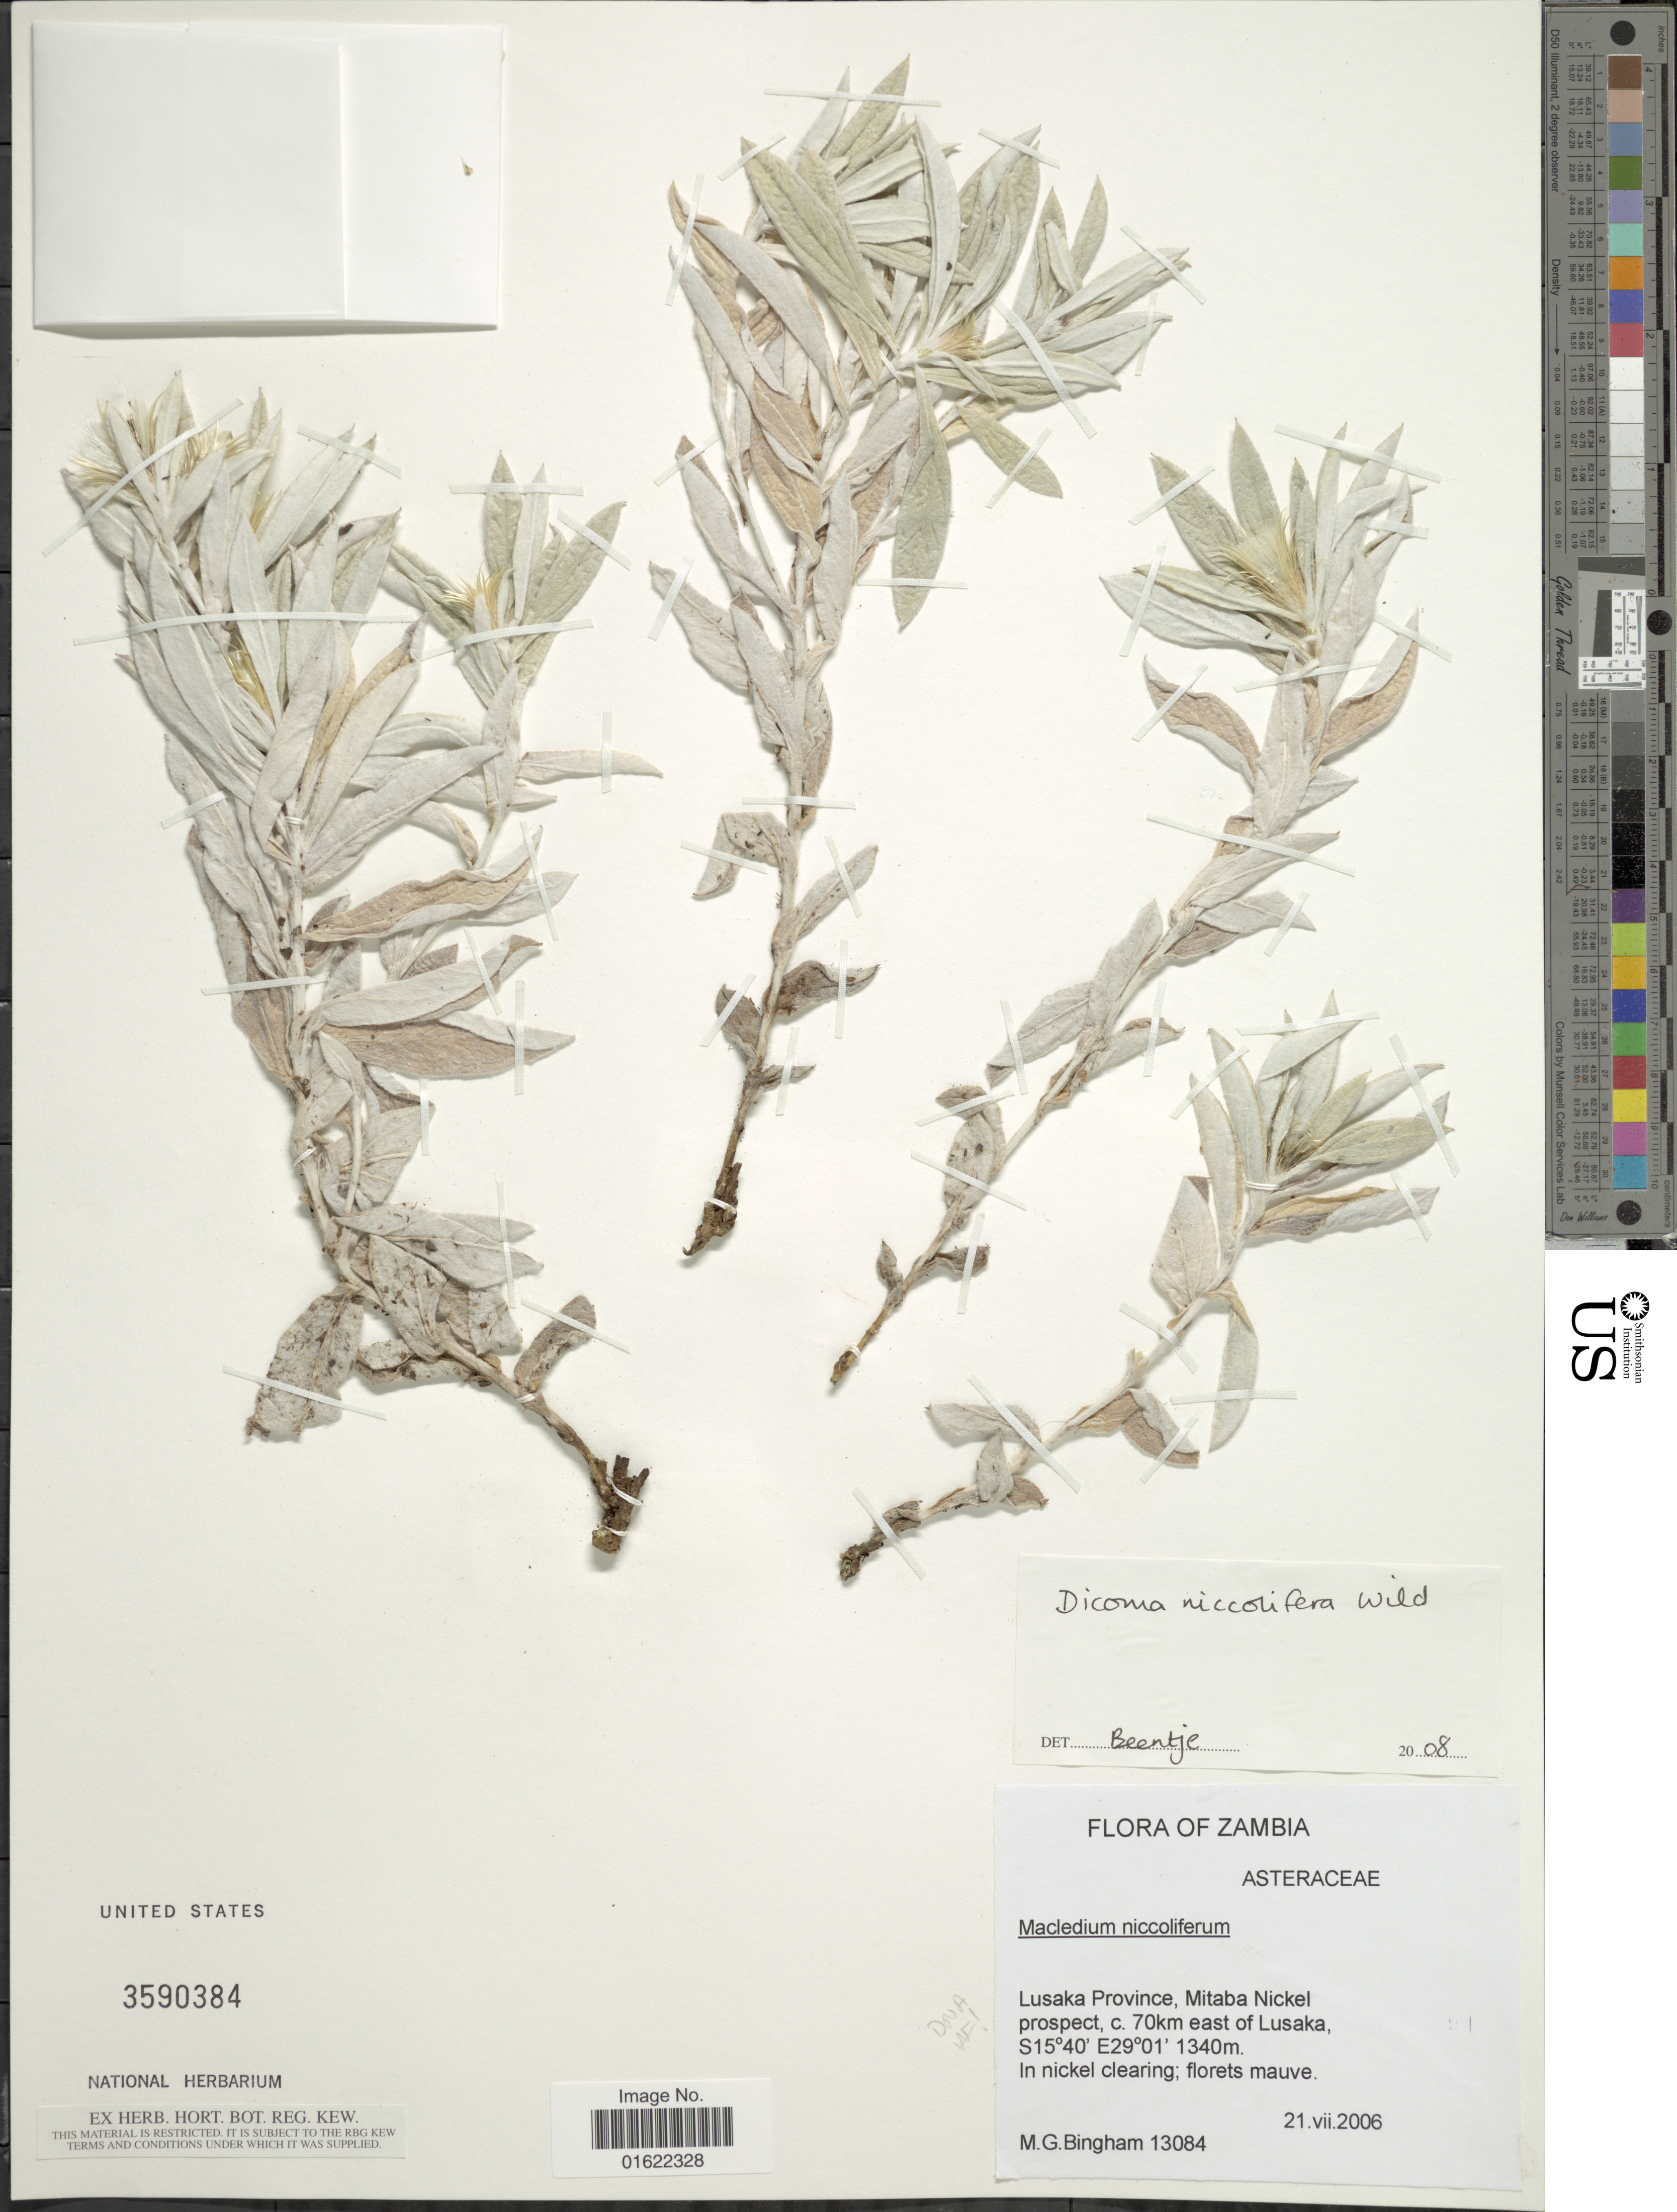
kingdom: Plantae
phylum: Tracheophyta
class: Magnoliopsida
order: Asterales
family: Asteraceae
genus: Dicoma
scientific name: Dicoma niccolifera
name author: Wild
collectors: M. Bingham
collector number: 13084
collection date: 2006-07-21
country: Zambia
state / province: Lusaka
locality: Lusaka Province, Mitaba Nickel prospect, 70 km east of Lusaka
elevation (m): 1340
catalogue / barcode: US 3590384